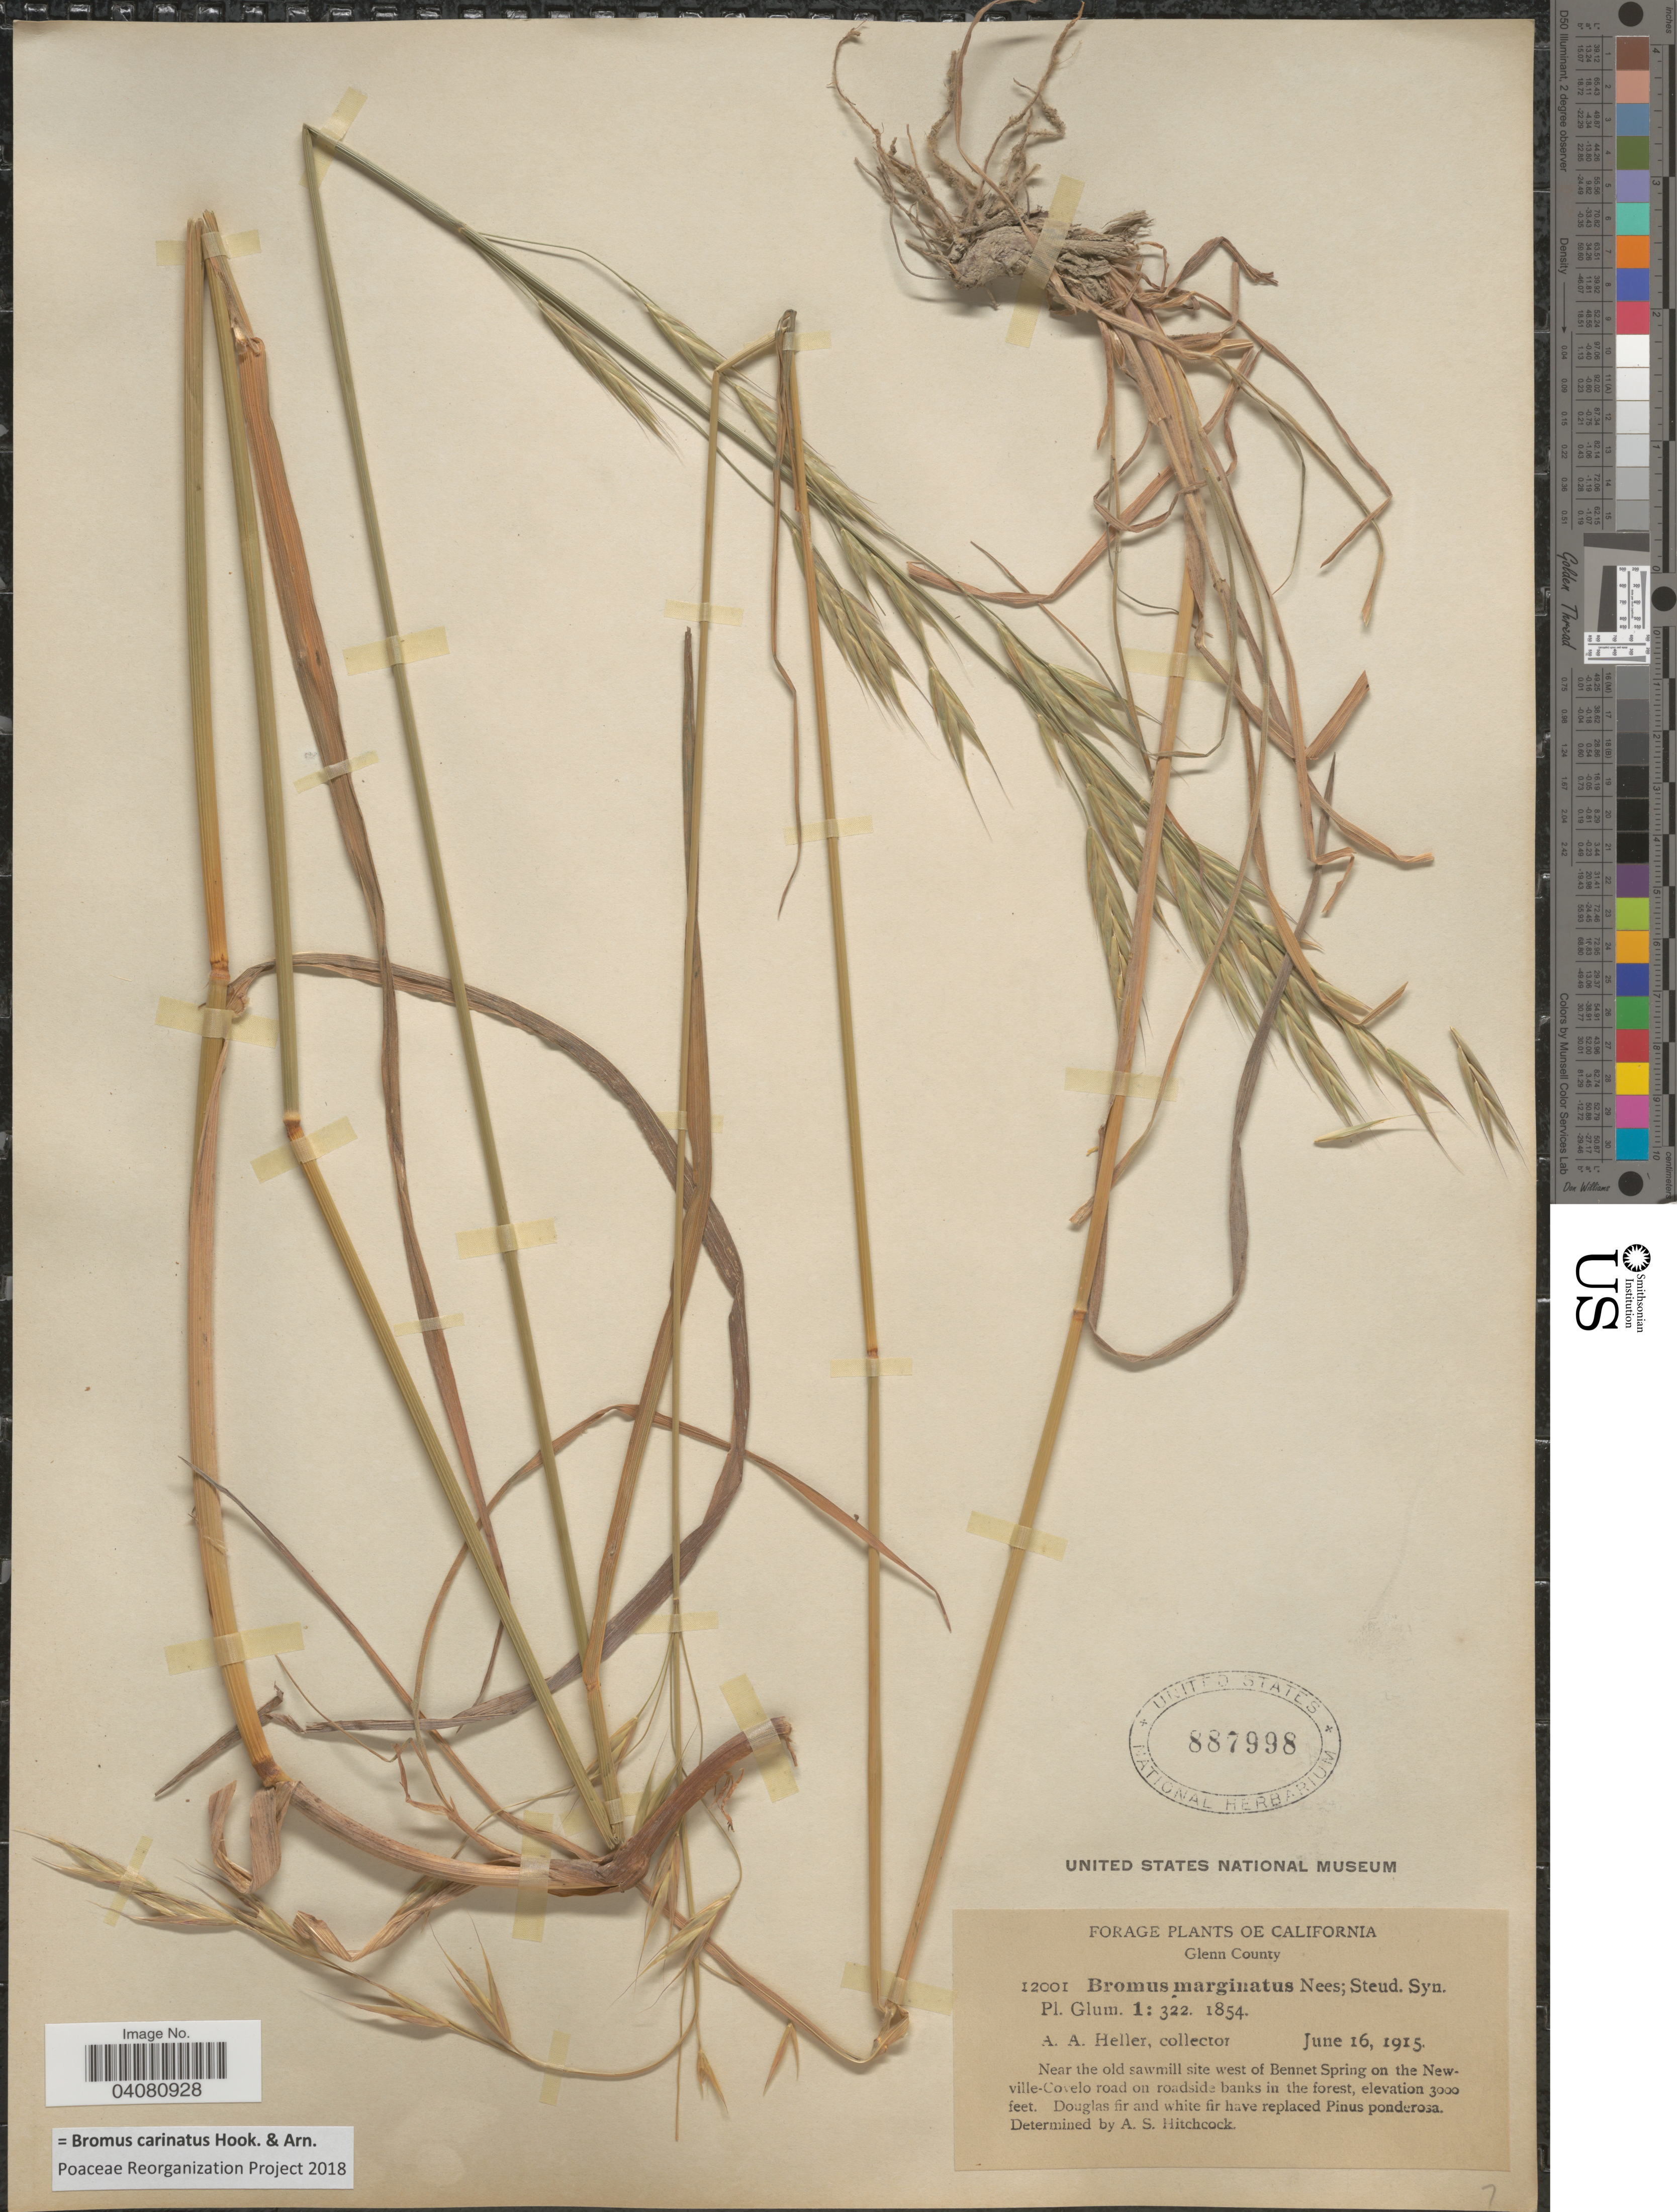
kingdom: Plantae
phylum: Tracheophyta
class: Liliopsida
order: Poales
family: Poaceae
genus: Bromus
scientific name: Bromus carinatus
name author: Hook. & Arn.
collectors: A. A. Heller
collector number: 12001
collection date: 1915-06-16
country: United States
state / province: California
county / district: Glenn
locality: Glenn County. Near the old sawmill site west of Bennet Spring on the Newville-Covelo road on roadside banks in the forest.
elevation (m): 914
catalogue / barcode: US 887998